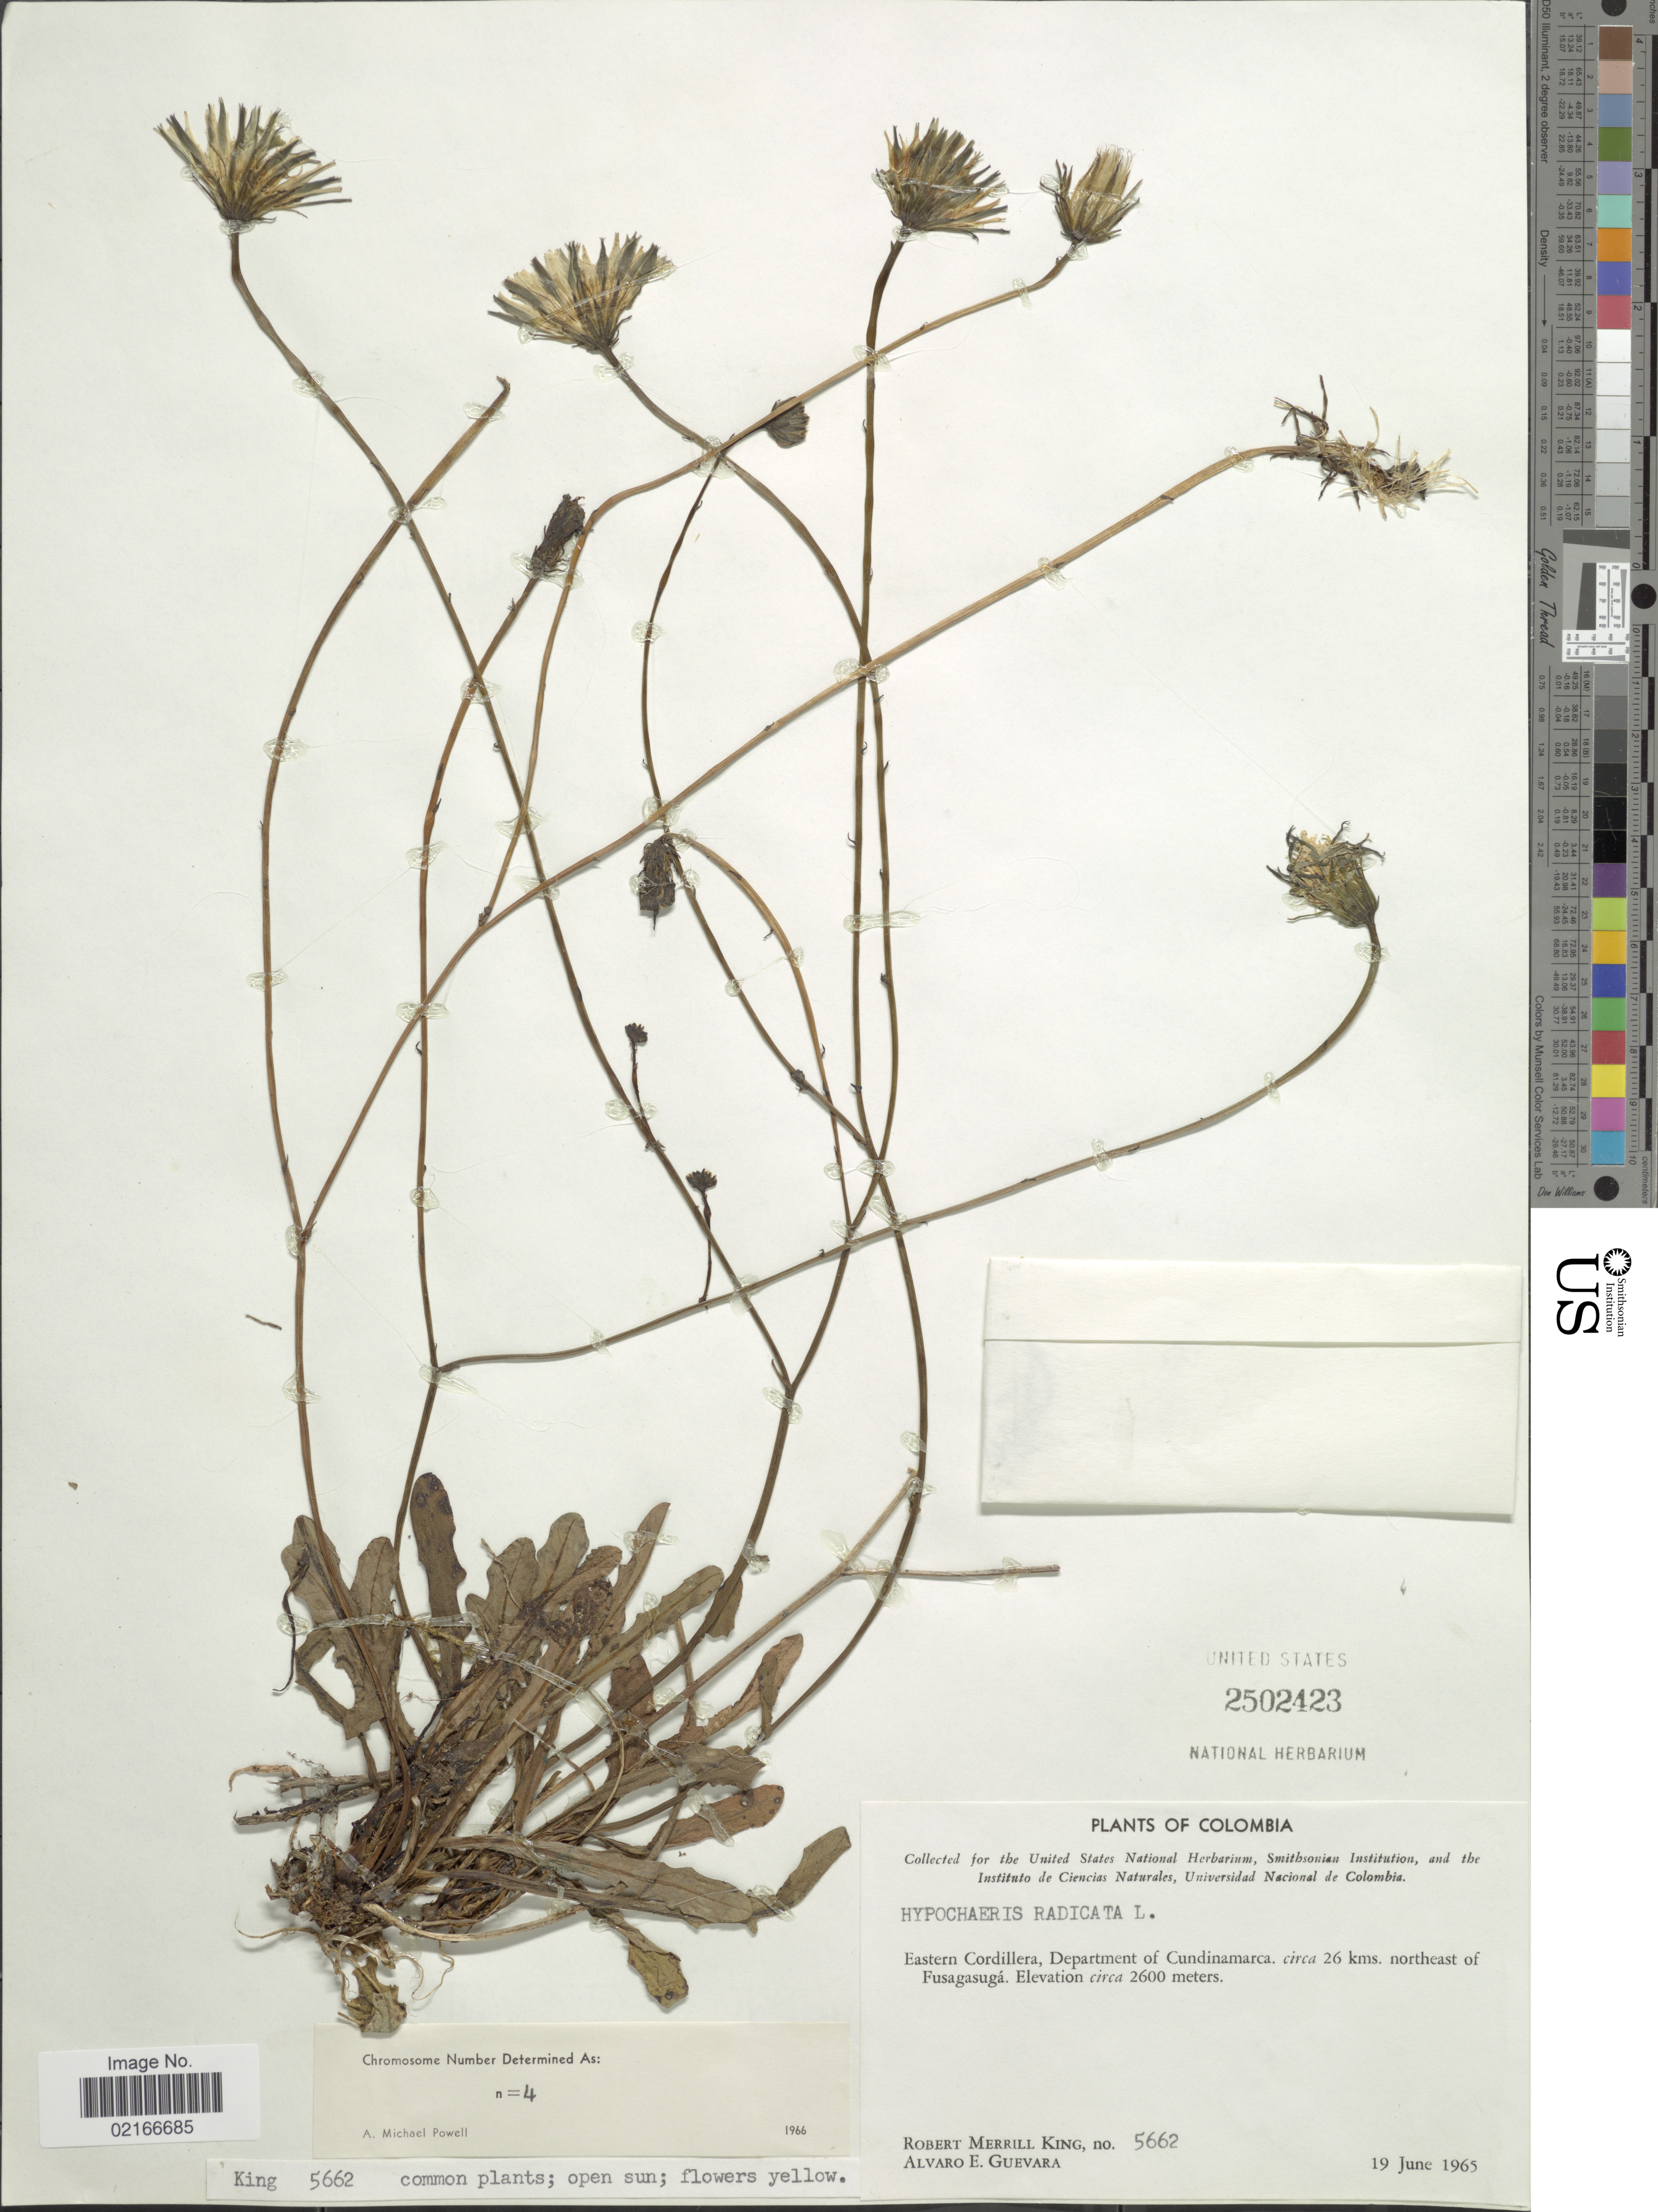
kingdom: Plantae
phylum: Tracheophyta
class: Magnoliopsida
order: Asterales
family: Asteraceae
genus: Hypochaeris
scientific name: Hypochaeris radicata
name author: L.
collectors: R. M. King & A. E. Guevara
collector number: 5662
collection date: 1965-06-19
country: Colombia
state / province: Cundinamarca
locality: Eastern Cordillera, circa 26 kms. northeast of Fusagasugá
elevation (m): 2600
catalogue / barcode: US 2502423